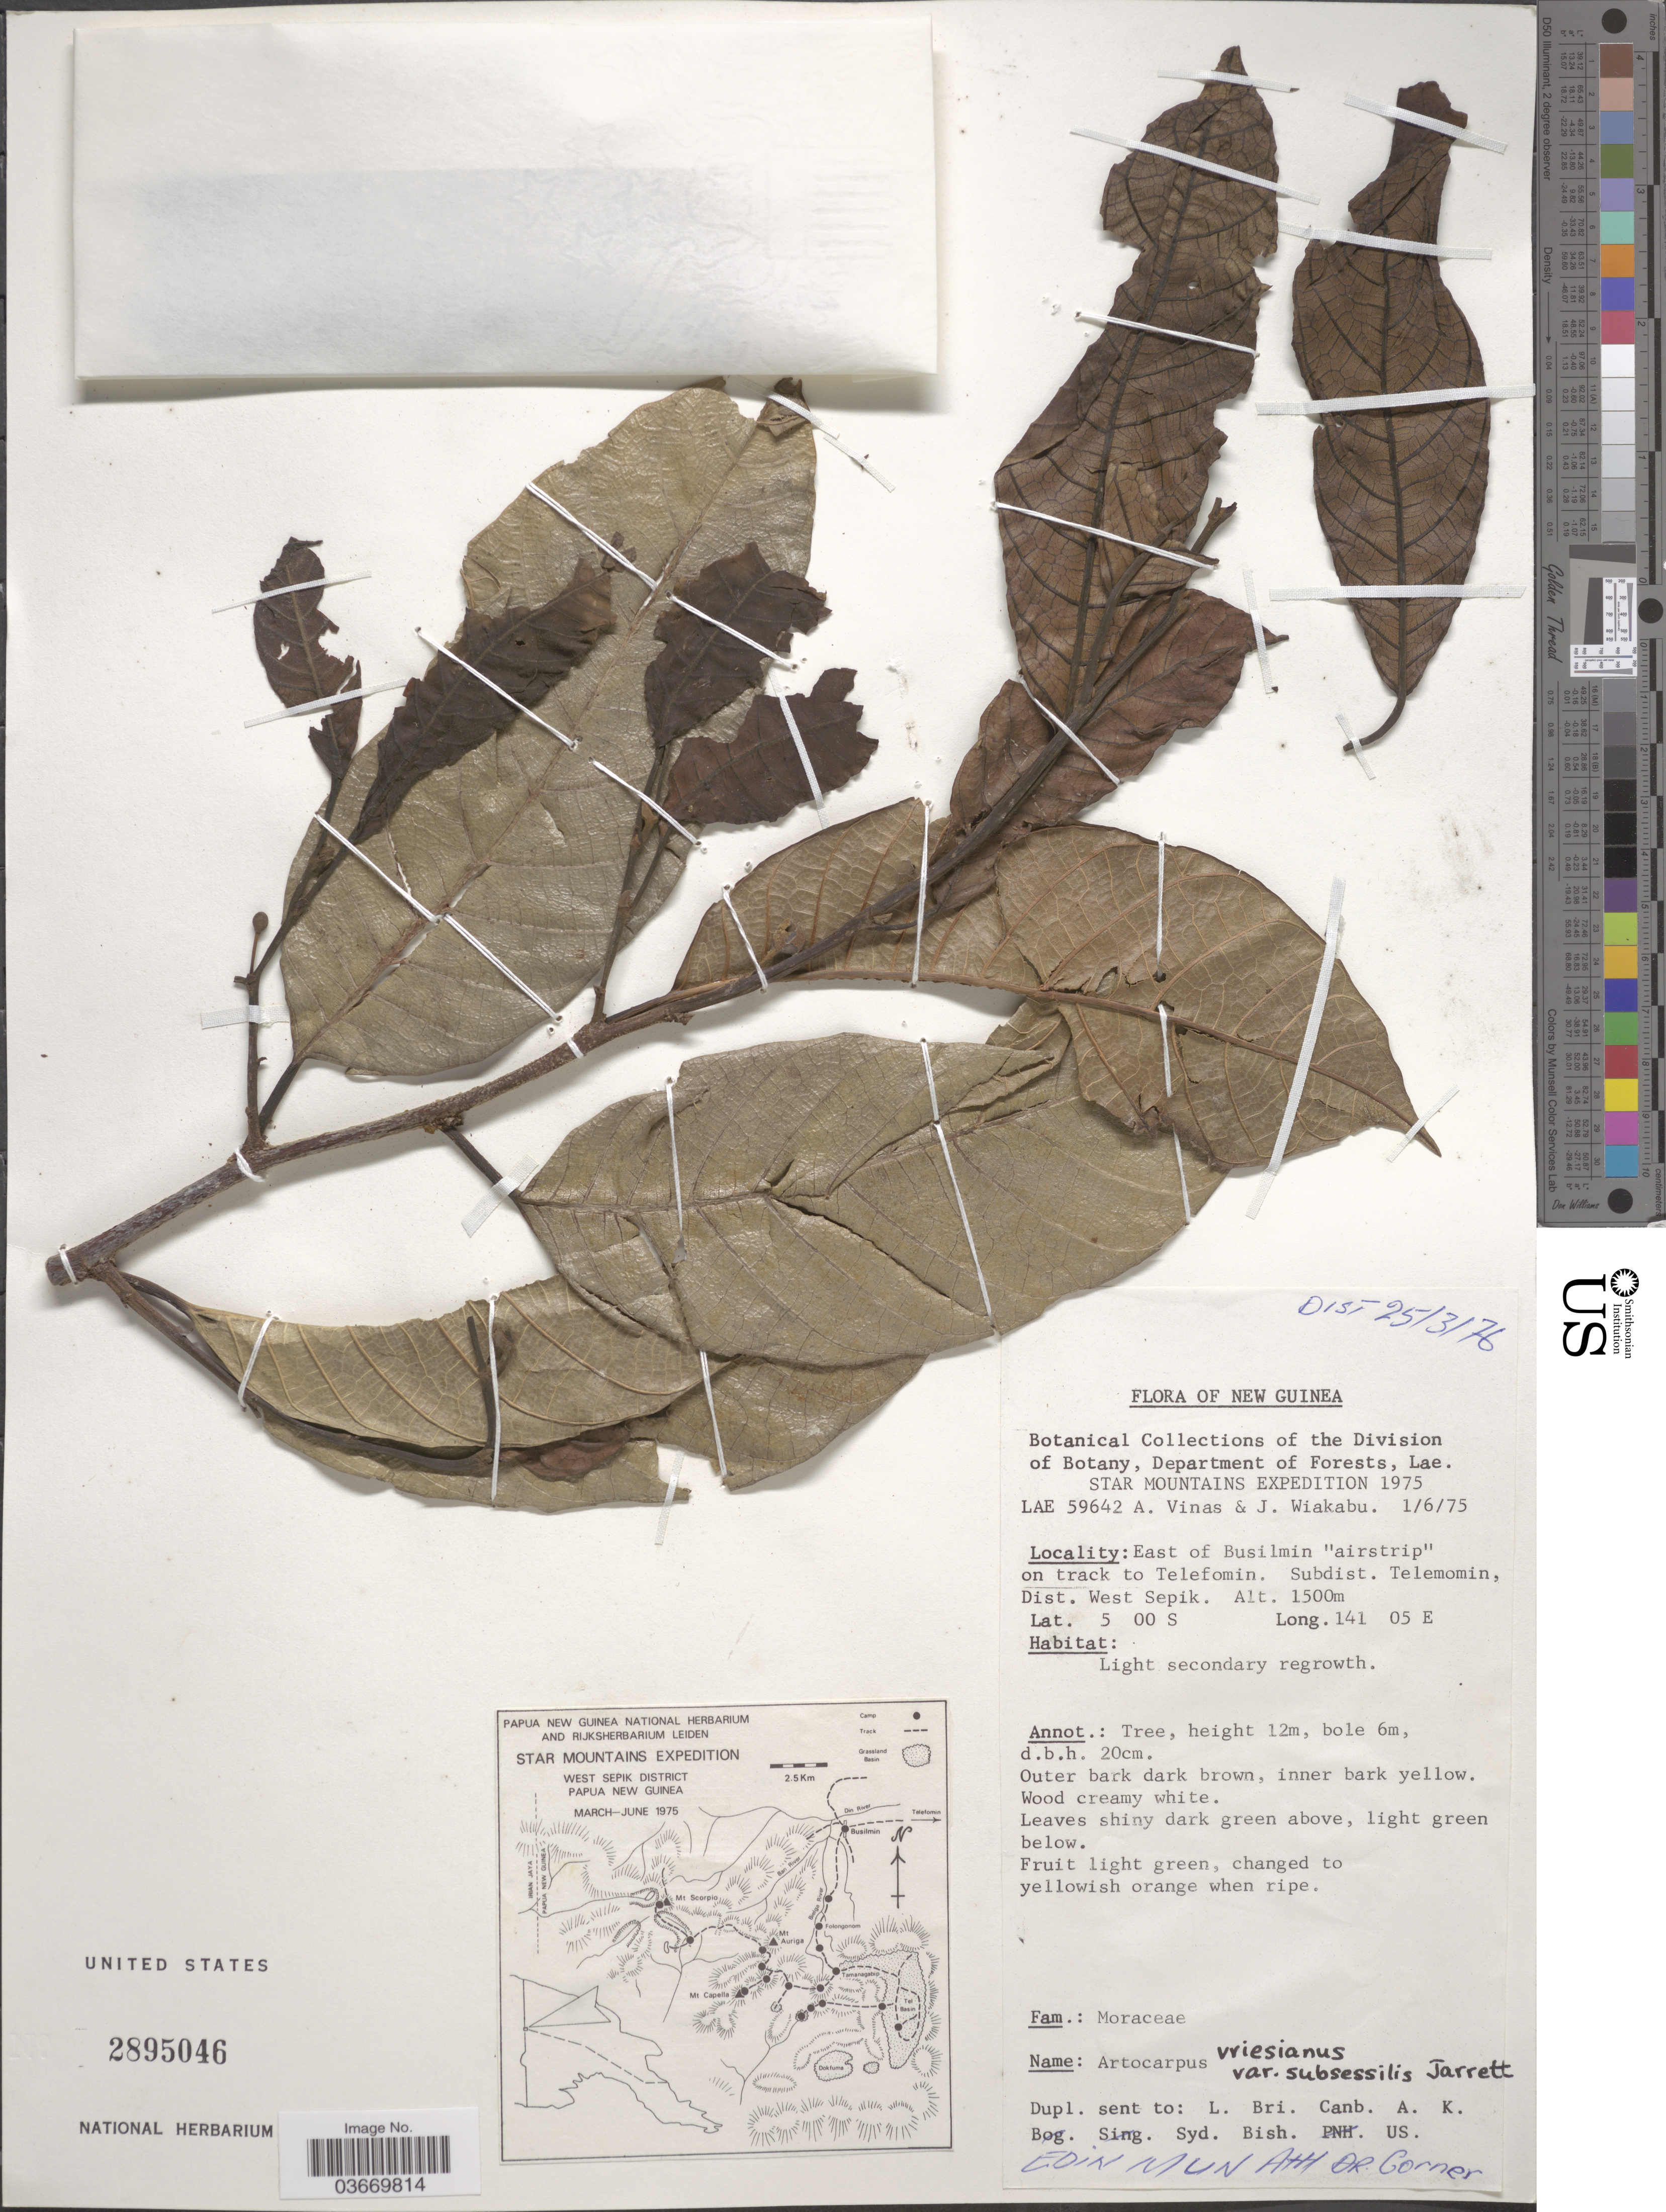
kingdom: Plantae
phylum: Tracheophyta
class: Magnoliopsida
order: Rosales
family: Moraceae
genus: Artocarpus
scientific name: Artocarpus vrieseanus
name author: Miq.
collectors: A. Vinas & J. Wiakabu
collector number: LAE5964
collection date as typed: Transcribed d/m/y: 1/6/75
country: Papua New Guinea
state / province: Sandaun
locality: New Guinea. East of Busilmin 'airstrip' on track to Telefomin. Subdist. Telemomin, Dist. West Sepik.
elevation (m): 1500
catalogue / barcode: US 2895046